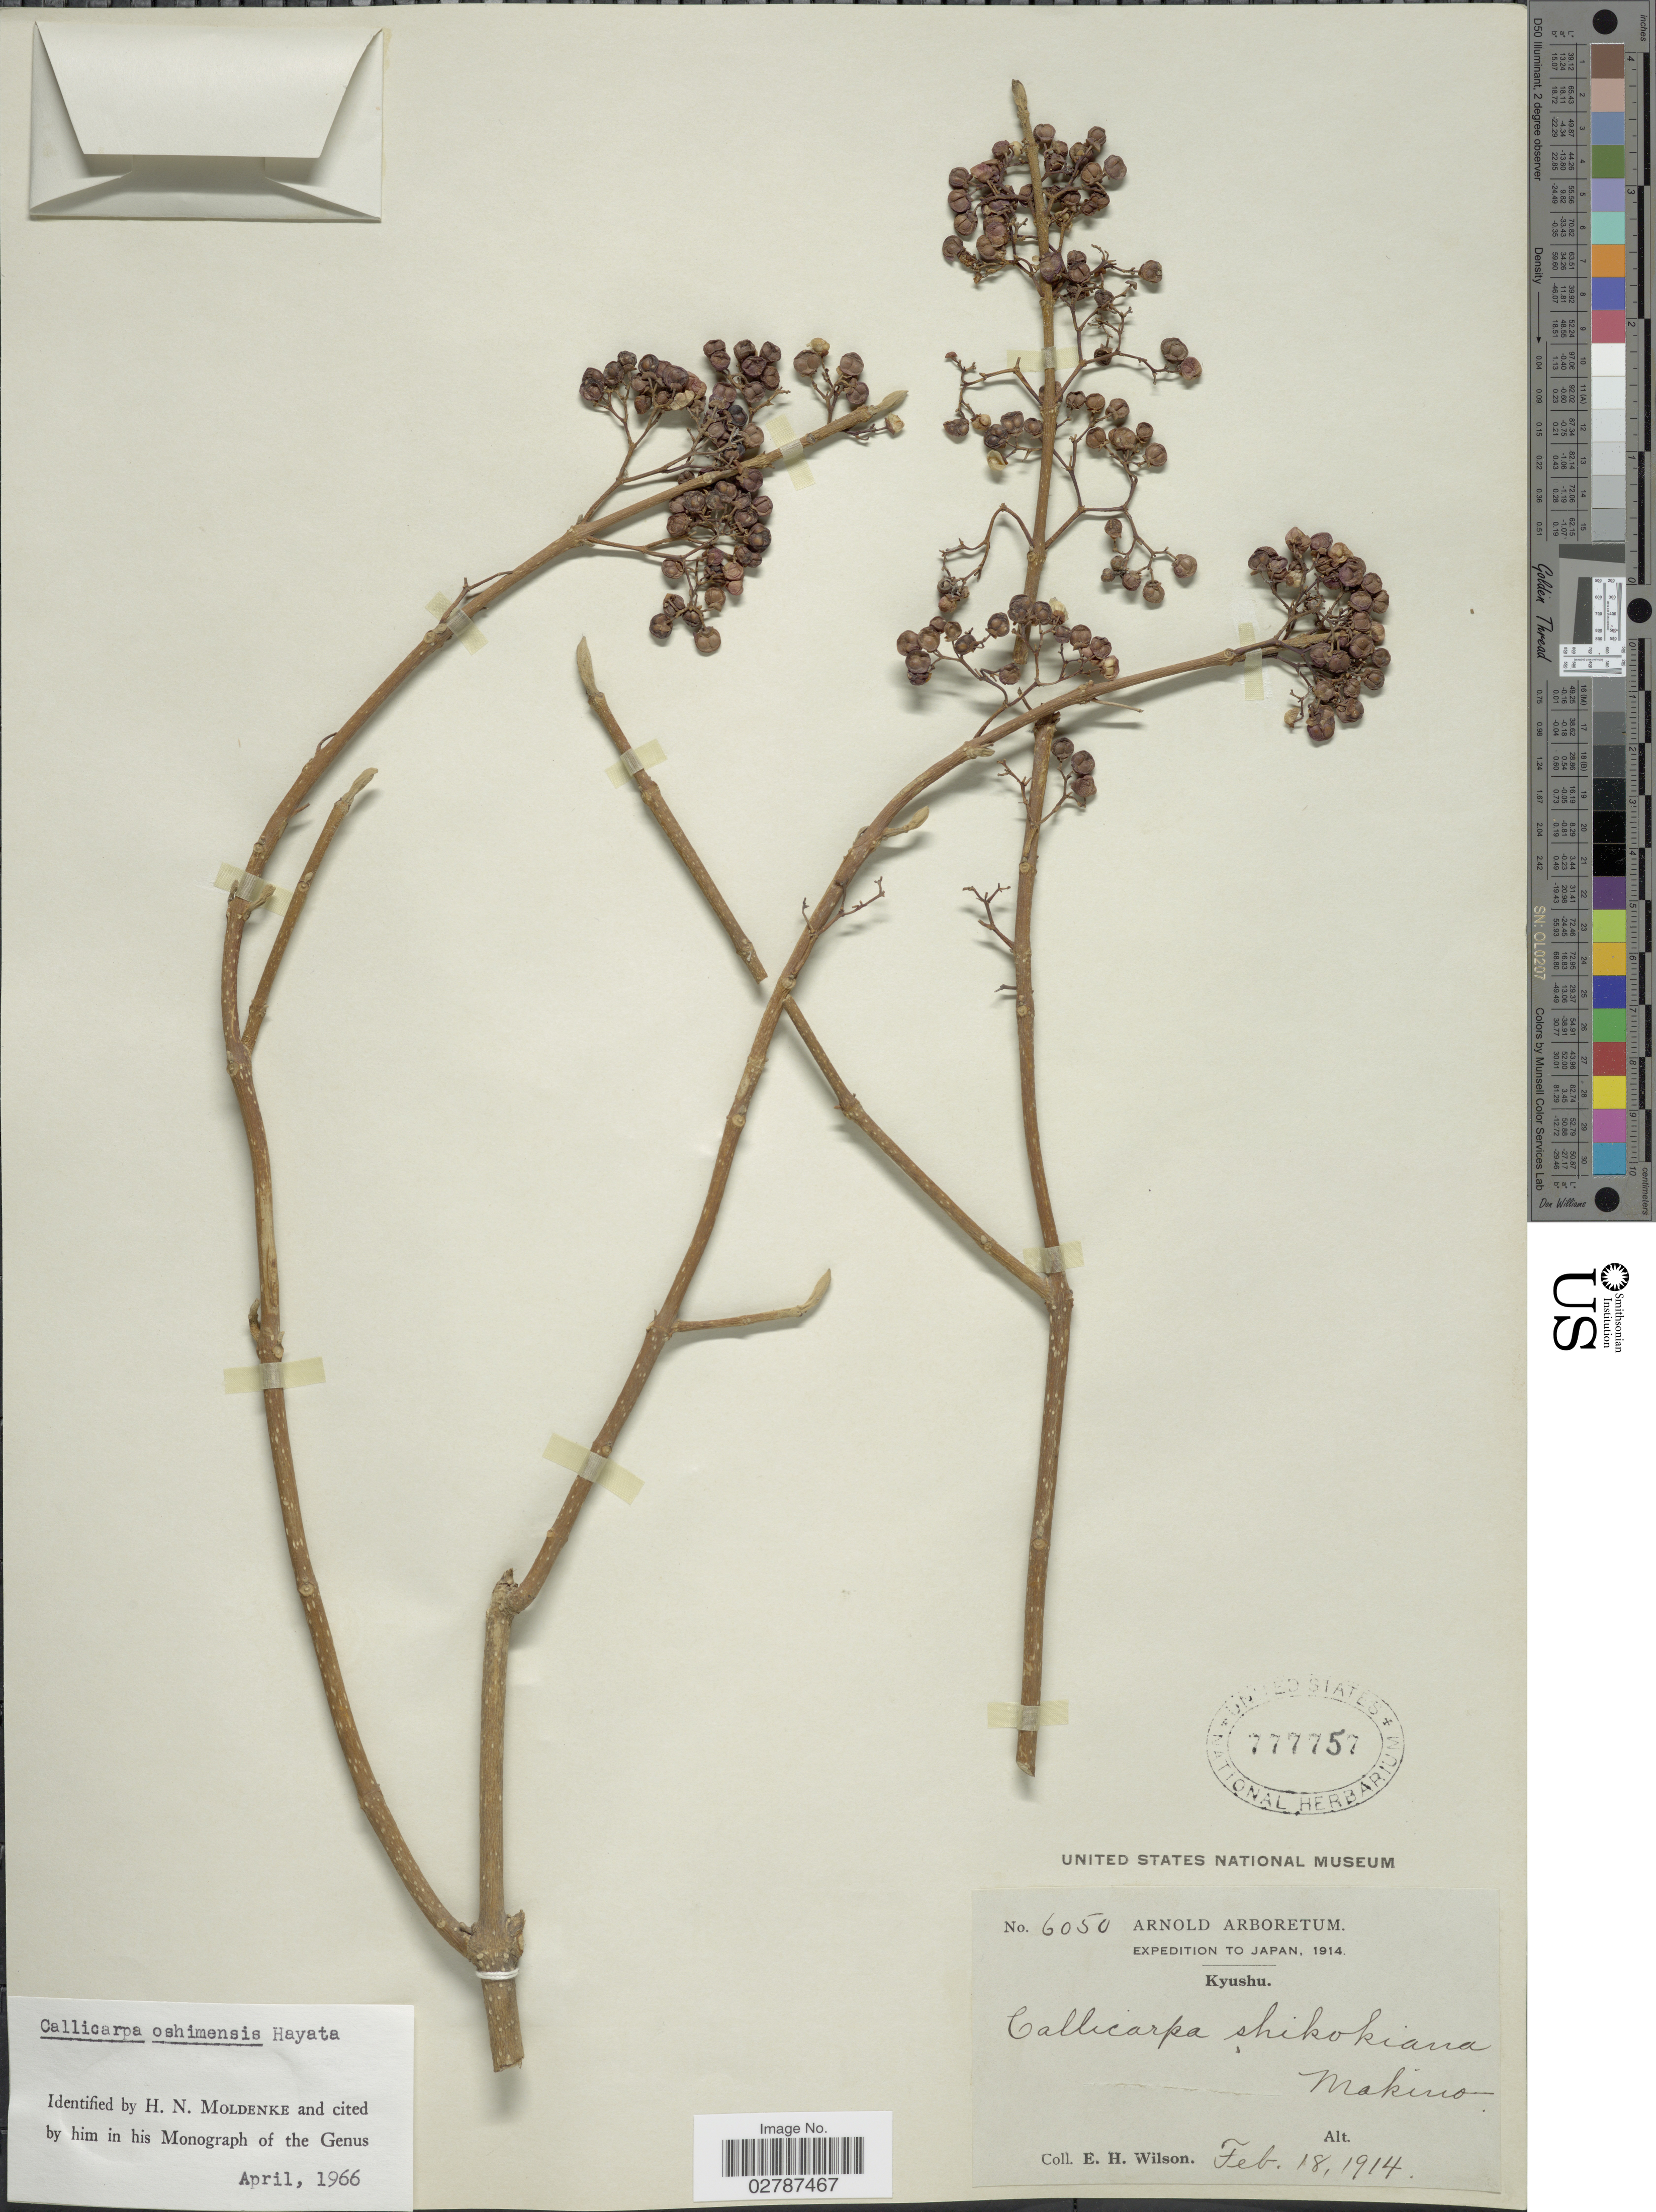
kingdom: Plantae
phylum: Tracheophyta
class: Magnoliopsida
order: Lamiales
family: Lamiaceae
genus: Callicarpa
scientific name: Callicarpa oshimensis var. oshimensis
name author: Hayata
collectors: E. Wilson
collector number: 6050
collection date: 1914-02-18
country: Japan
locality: Kyushu. Makino.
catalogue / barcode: US 777757